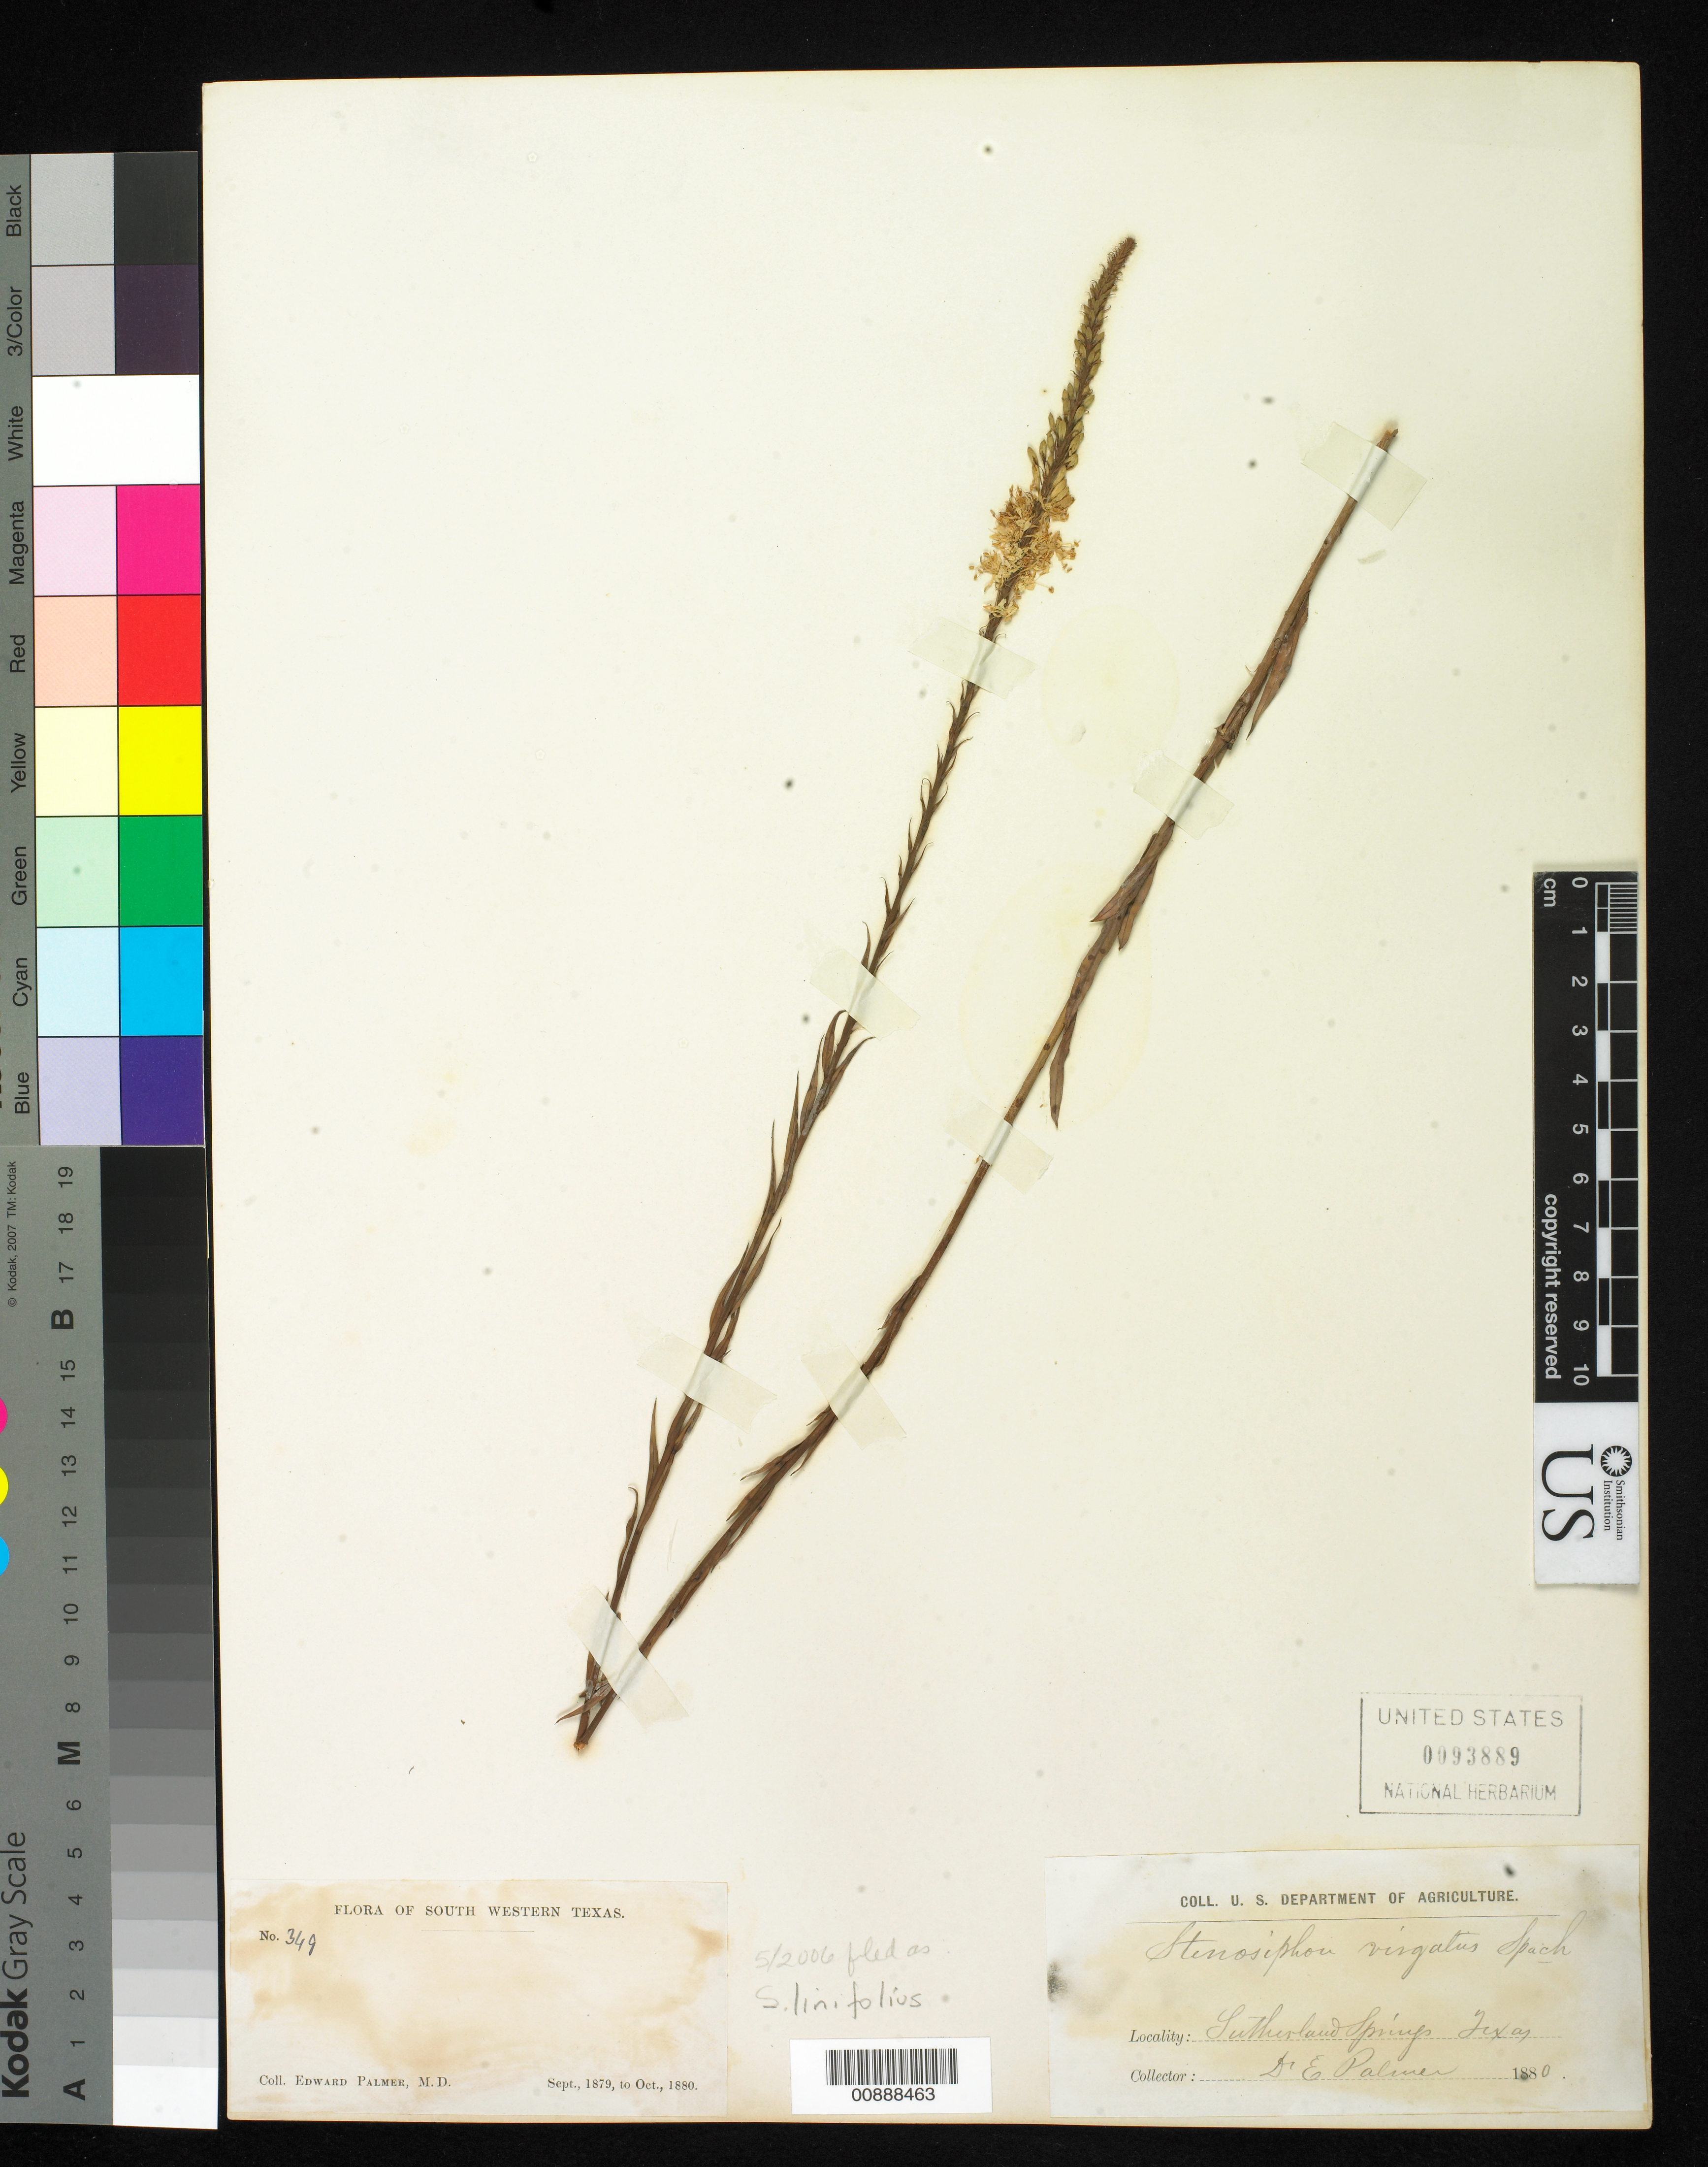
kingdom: Plantae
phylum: Tracheophyta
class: Magnoliopsida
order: Myrtales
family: Onagraceae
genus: Oenothera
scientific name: Oenothera glaucifolia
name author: W.L. Wagner & Hoch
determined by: Wagner, W. L., (BOT), Smithsonian Institution - National Museum of Natural History (UNITED STATES)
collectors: E. Palmer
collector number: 349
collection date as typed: Sep 1879 to -- Oct 1880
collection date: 1879-09/1880-10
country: United States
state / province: Texas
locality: Sutherland Springs, Texas.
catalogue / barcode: US 93889